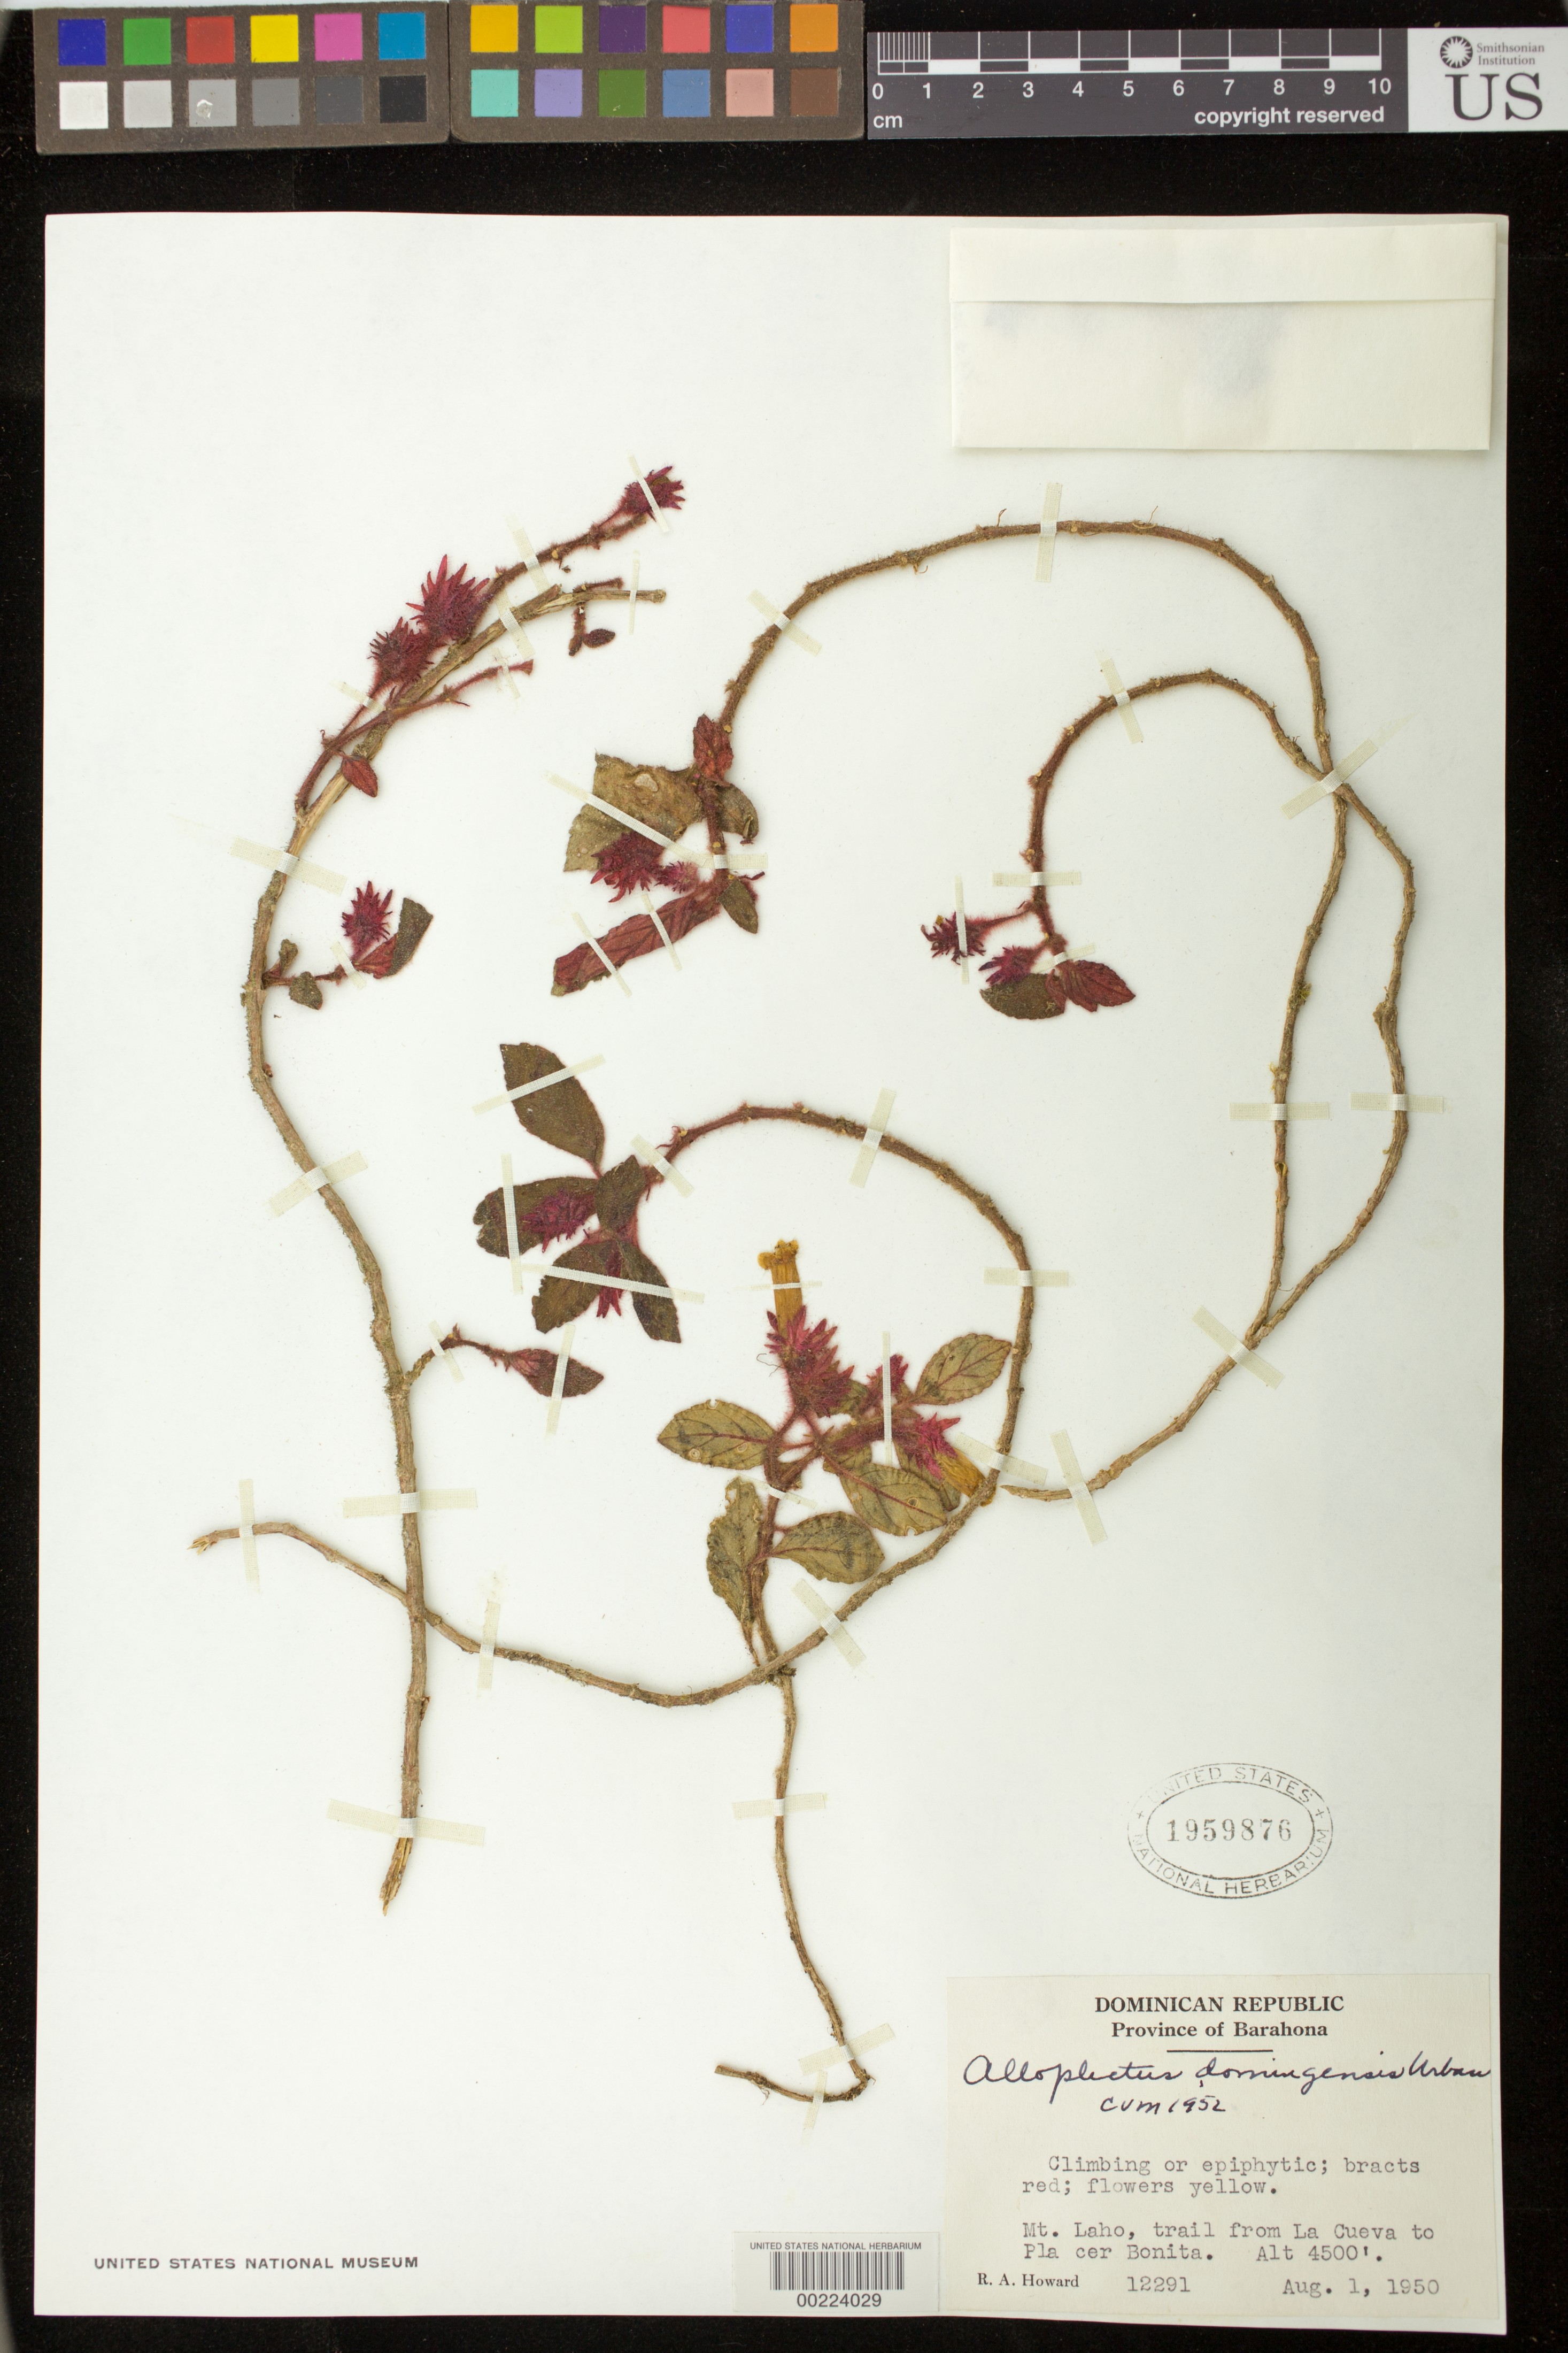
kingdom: Plantae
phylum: Tracheophyta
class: Magnoliopsida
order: Lamiales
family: Gesneriaceae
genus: Columnea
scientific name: Columnea domingensis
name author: (Urb.) B.D. Morley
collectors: R. A. Howard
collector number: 12291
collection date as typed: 01 Aug 1950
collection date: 1950-08-01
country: Dominican Republic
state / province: Barahona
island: Hispaniola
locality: Mt Laho, trail from La Cueva to Placer Bonita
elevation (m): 1372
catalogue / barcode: US 1959876